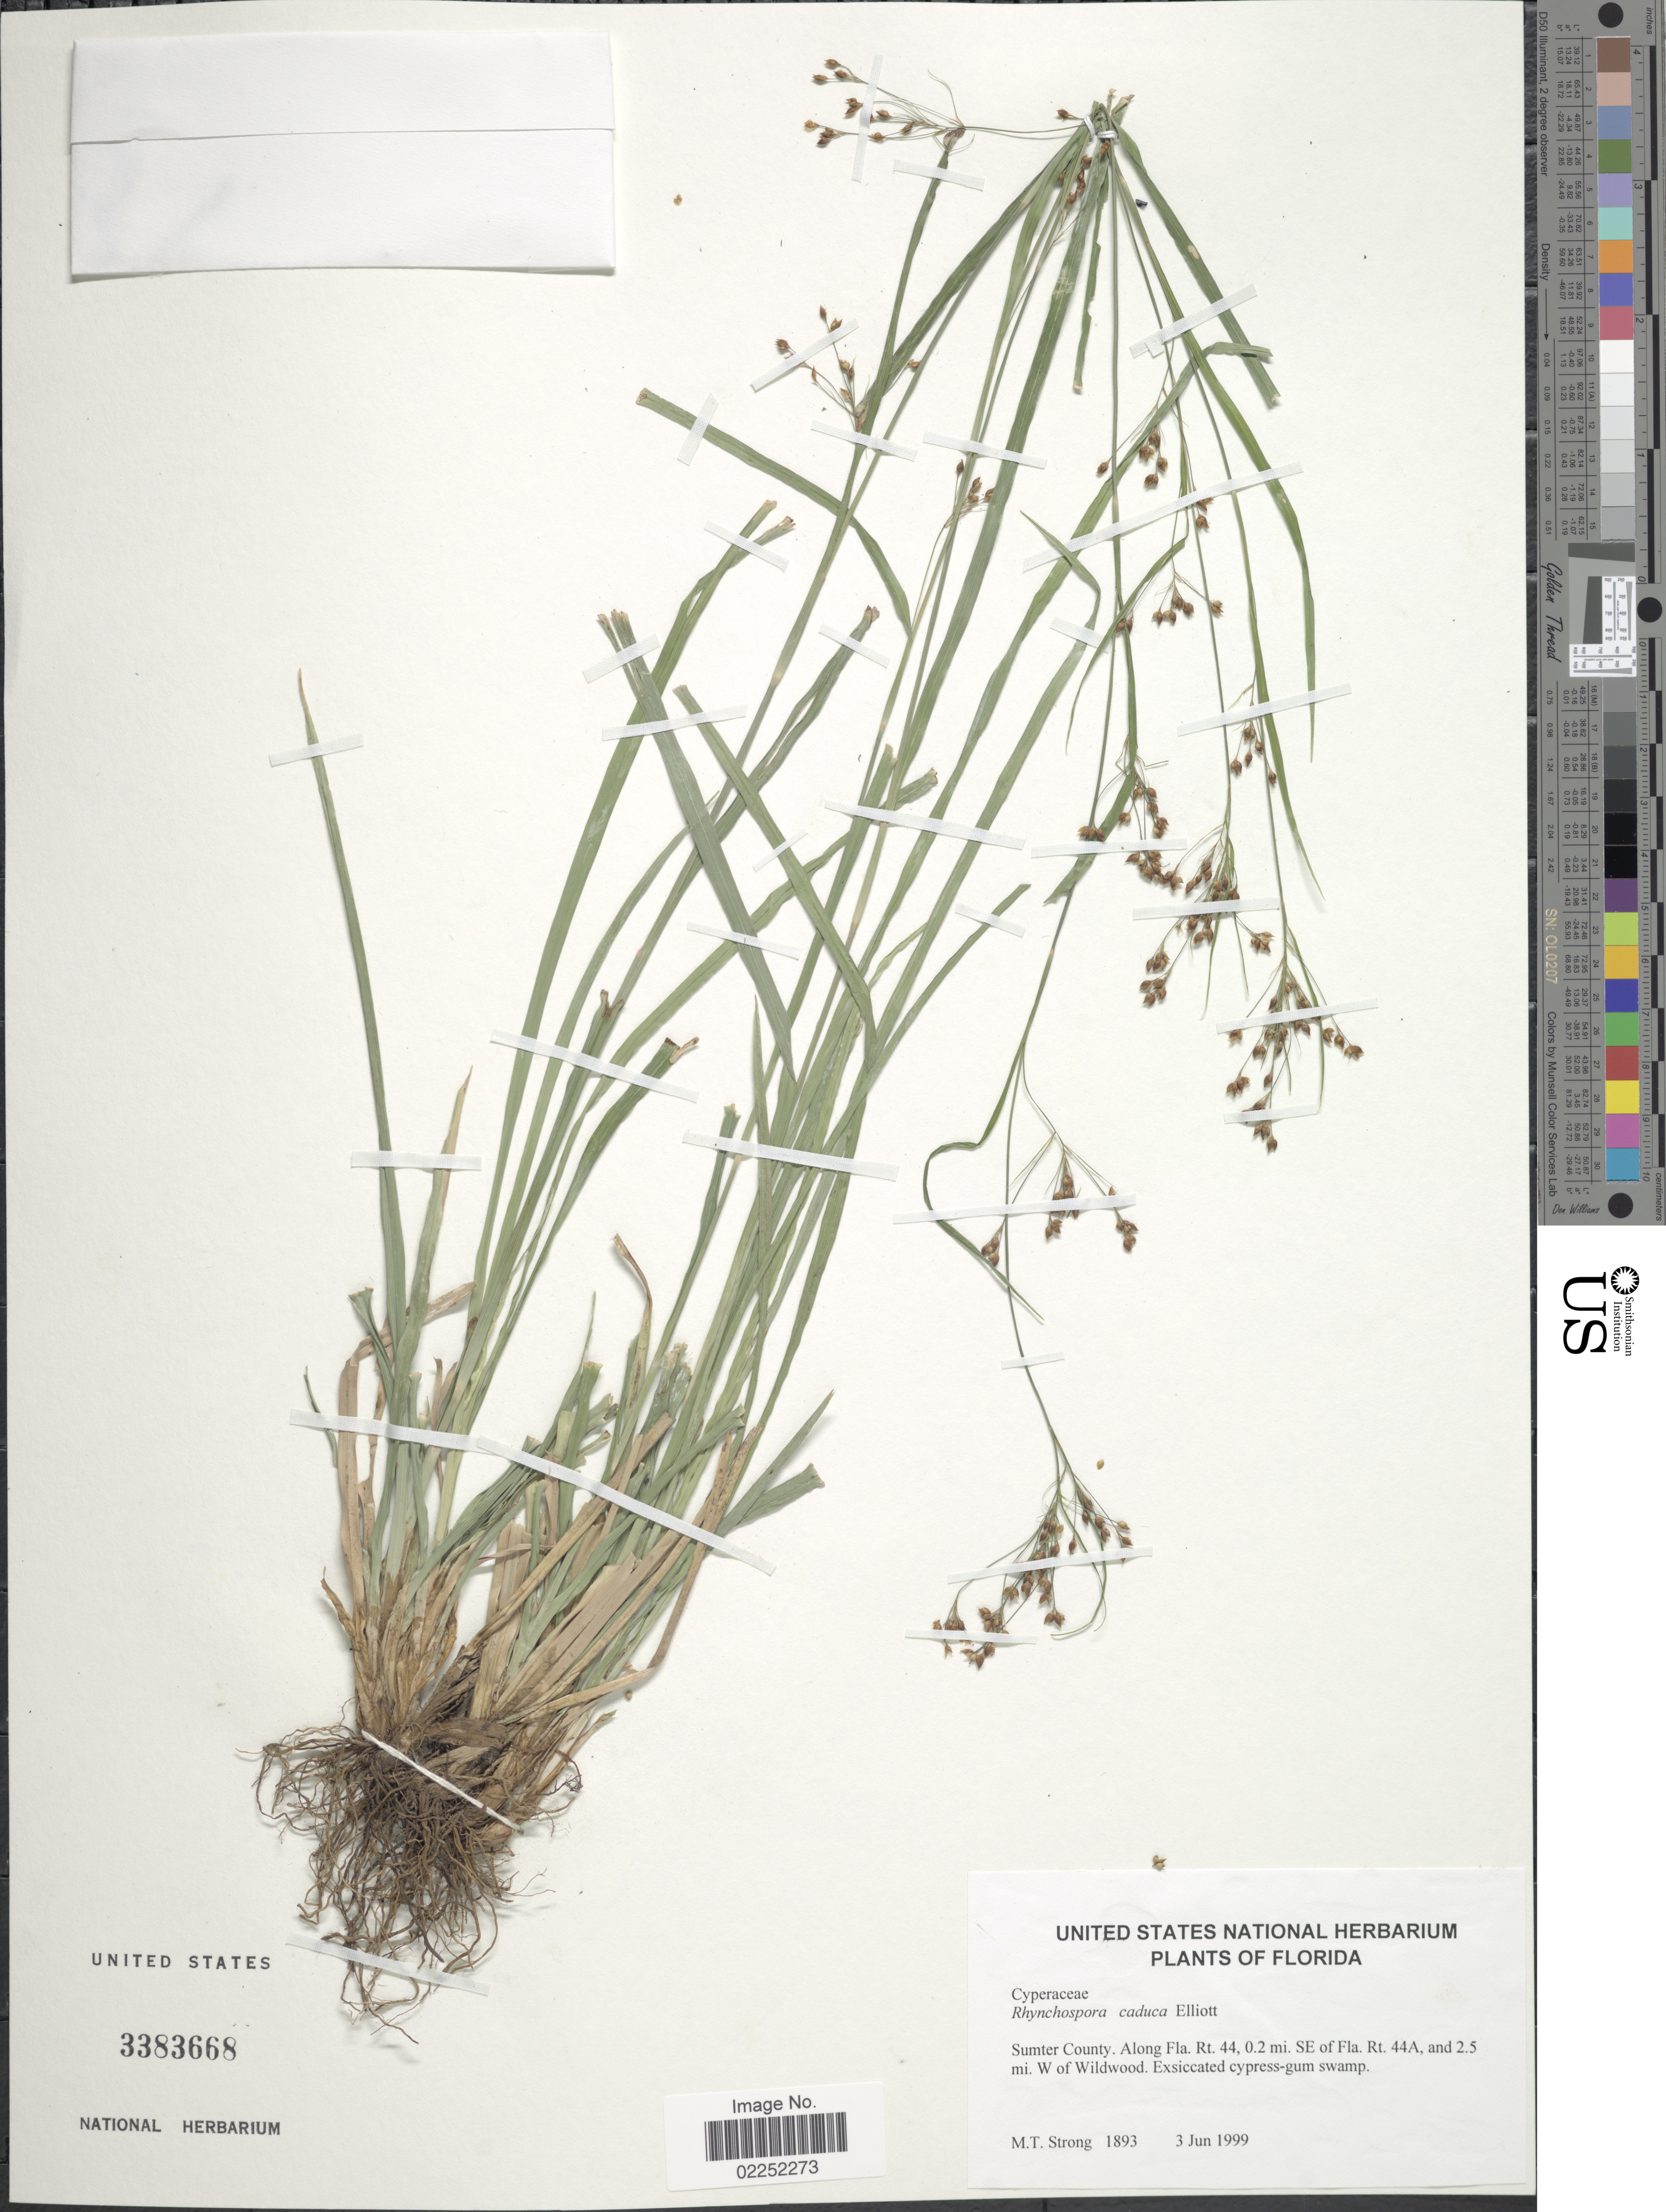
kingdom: Plantae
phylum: Tracheophyta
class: Liliopsida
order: Poales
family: Cyperaceae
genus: Rhynchospora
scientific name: Rhynchospora caduca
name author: Elliott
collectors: M. T. Strong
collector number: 1893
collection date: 1999-06-03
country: United States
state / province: Florida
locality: Sumter County. Along Fla. Rt 44, 0.2 mi SE of Fla. Rt 44A, and 2.5 mi W of Wildwood.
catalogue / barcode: US 3383668